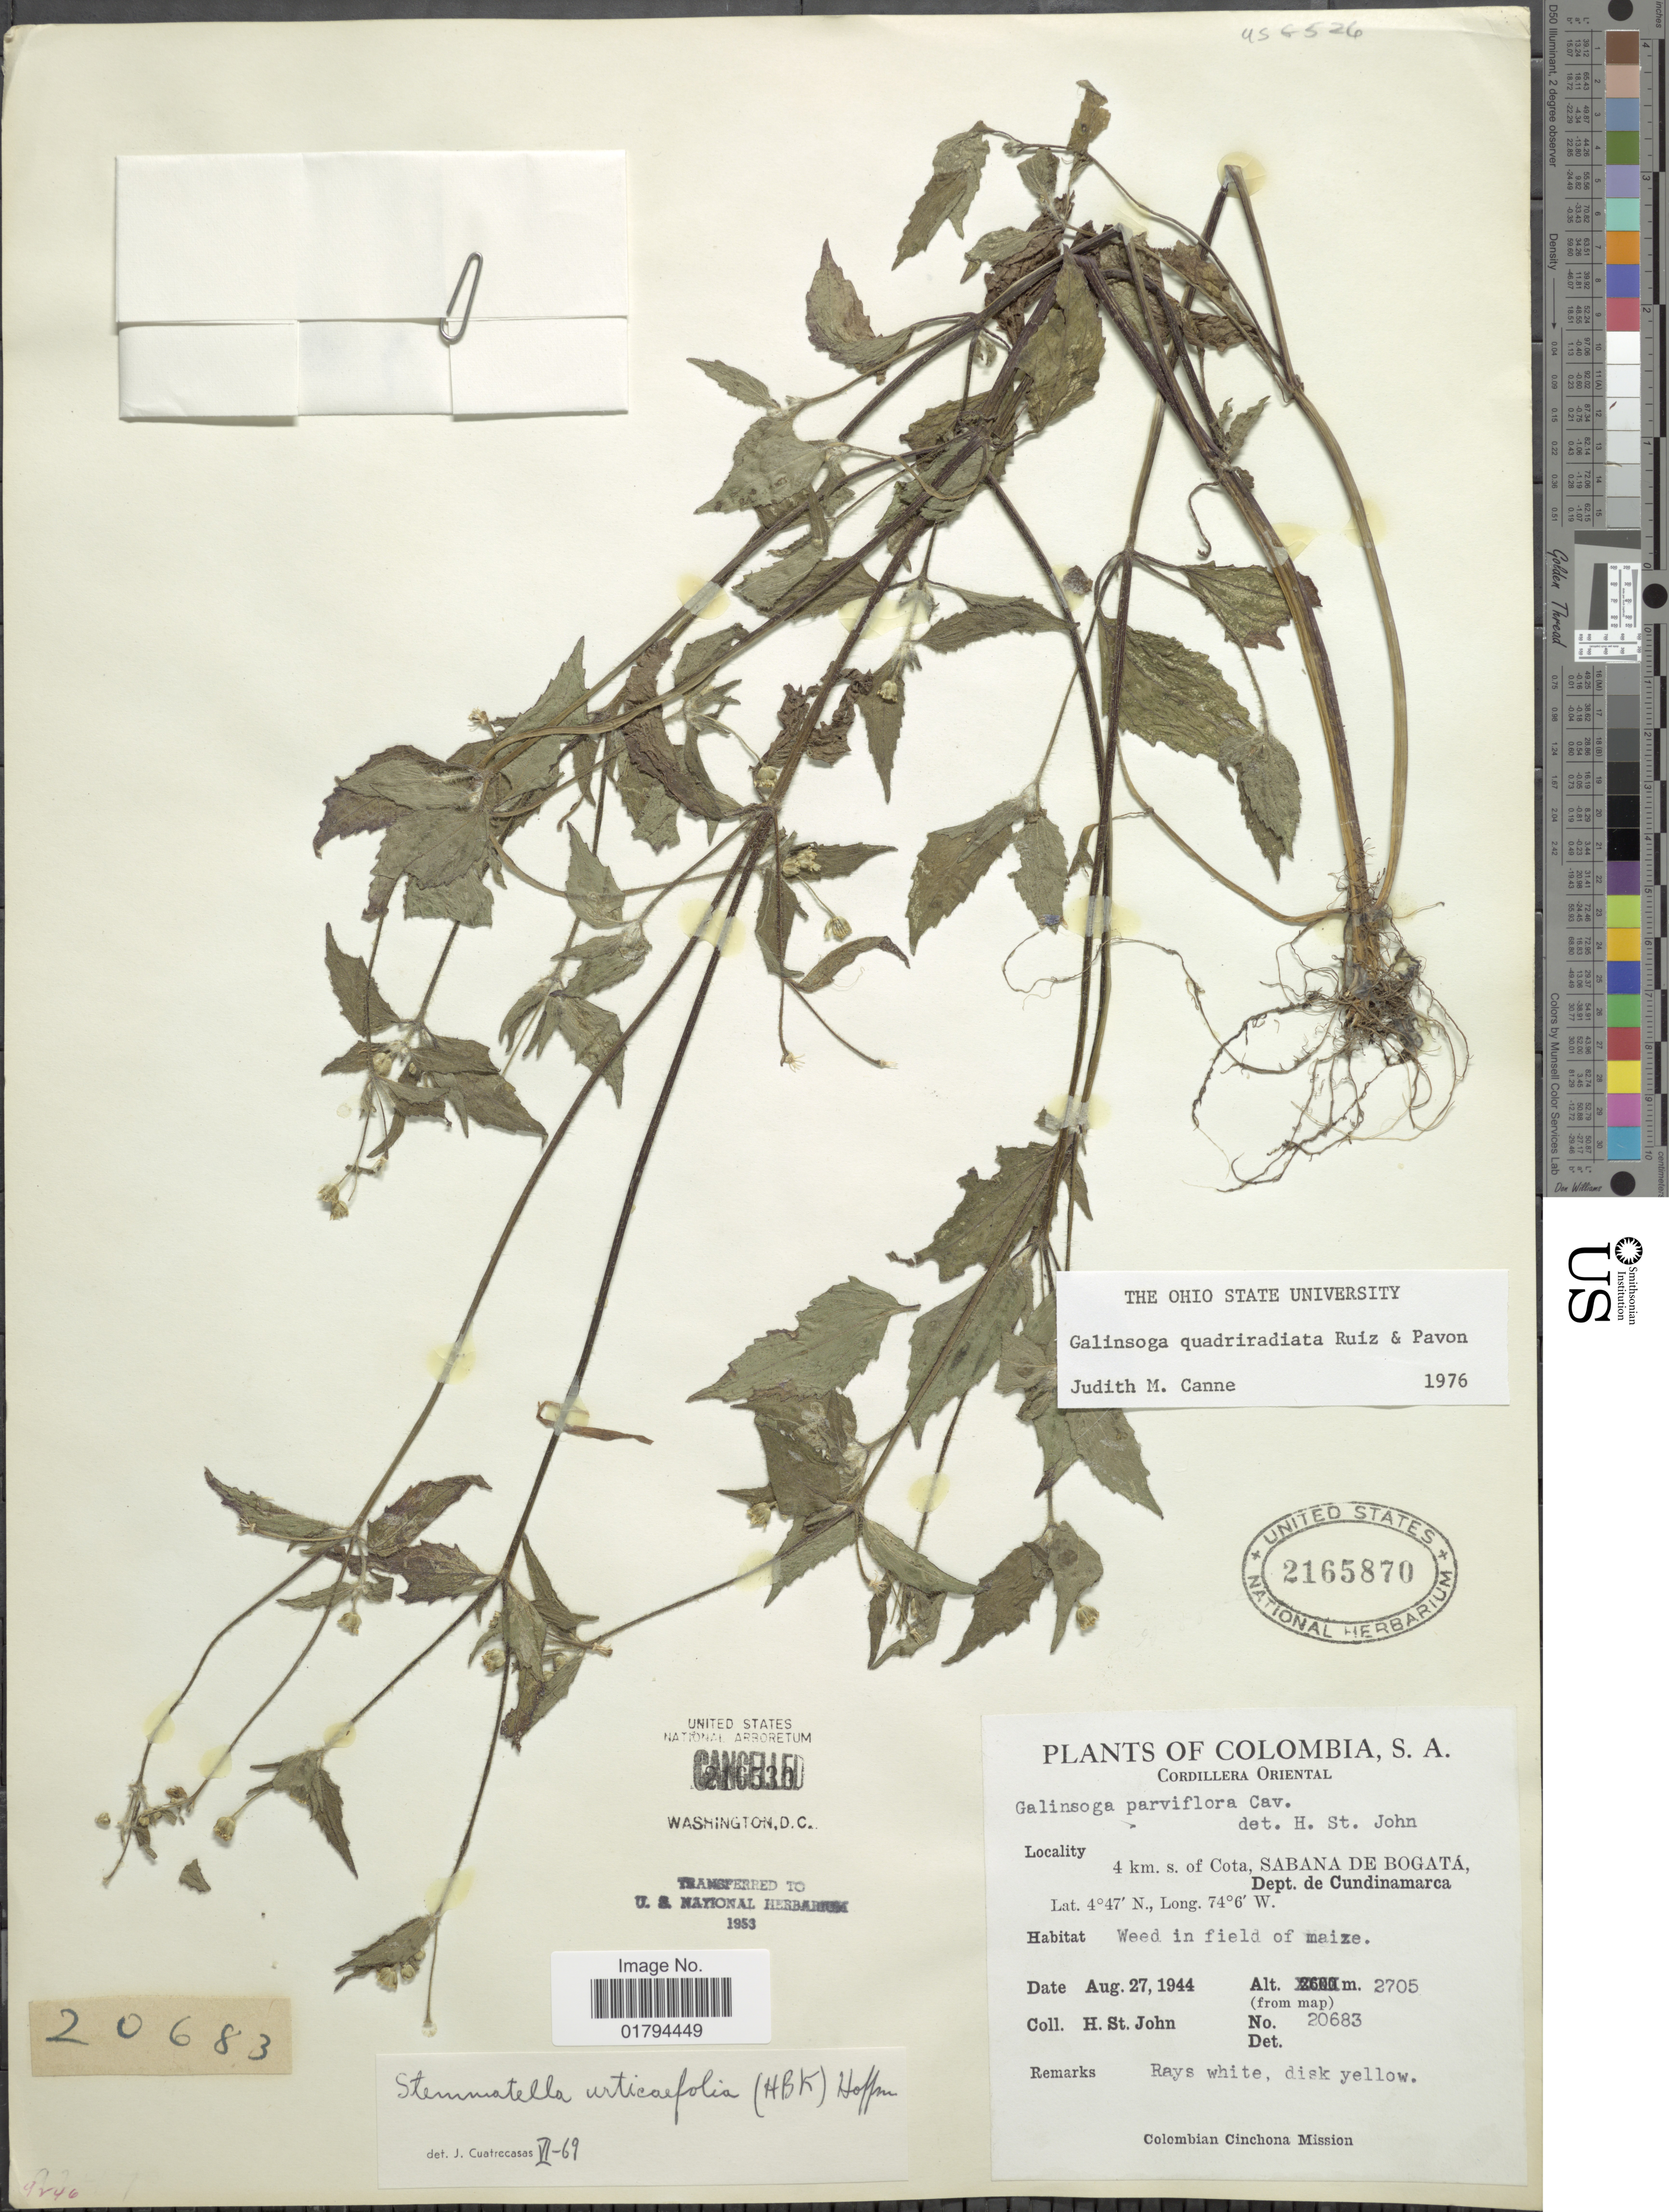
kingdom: Plantae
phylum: Tracheophyta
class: Magnoliopsida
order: Asterales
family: Asteraceae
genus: Galinsoga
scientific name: Galinsoga quadriradiata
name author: Ruiz & Pav.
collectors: H. St. John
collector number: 20683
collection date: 1944-08-27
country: Colombia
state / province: Cundinamarca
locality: Cordillera Oriental, 4 km. s. of Cota, Sabana de Bogota. Cordillera Oriental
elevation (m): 2705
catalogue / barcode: US 2165870